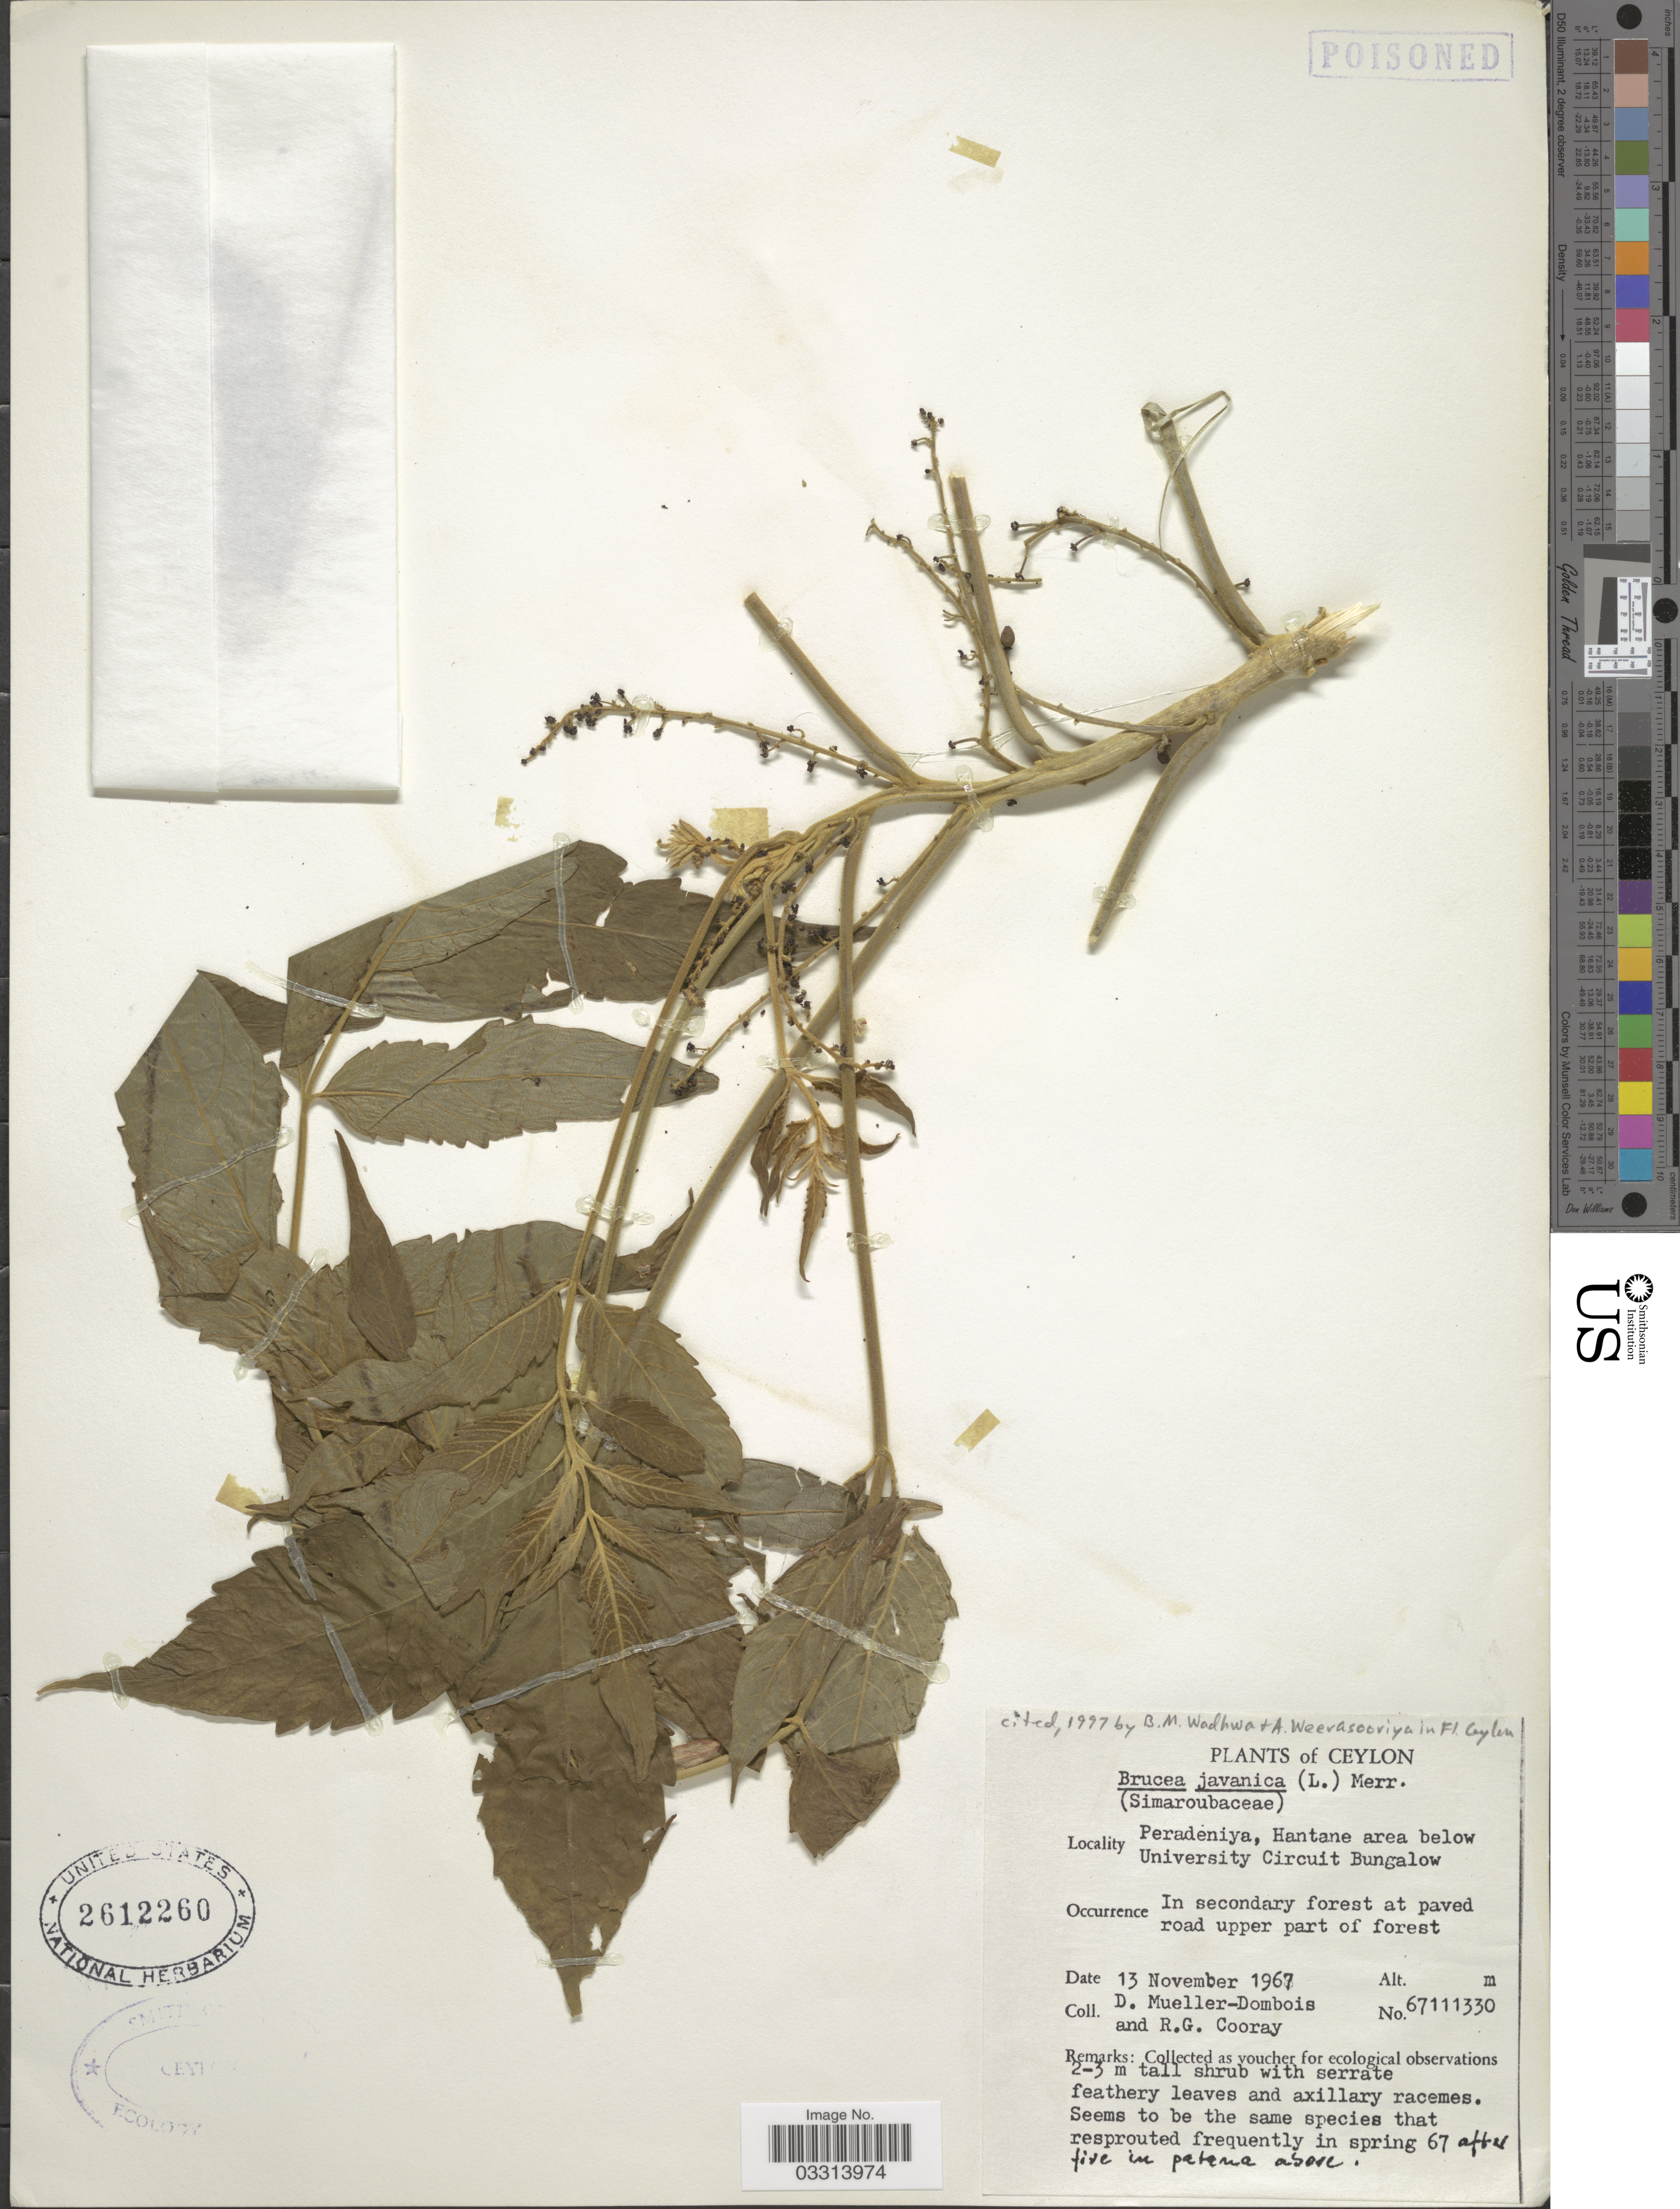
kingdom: Plantae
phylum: Tracheophyta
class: Magnoliopsida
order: Sapindales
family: Simaroubaceae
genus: Brucea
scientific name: Brucea javanica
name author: (L.) Merr.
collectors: D. Mueller-Dombois & R. Cooray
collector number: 67111330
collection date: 1967-11-13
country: Sri Lanka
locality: Ceylon. Peradeniya, Hantane area below University Circuit Bungalow.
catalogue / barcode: US 2612260